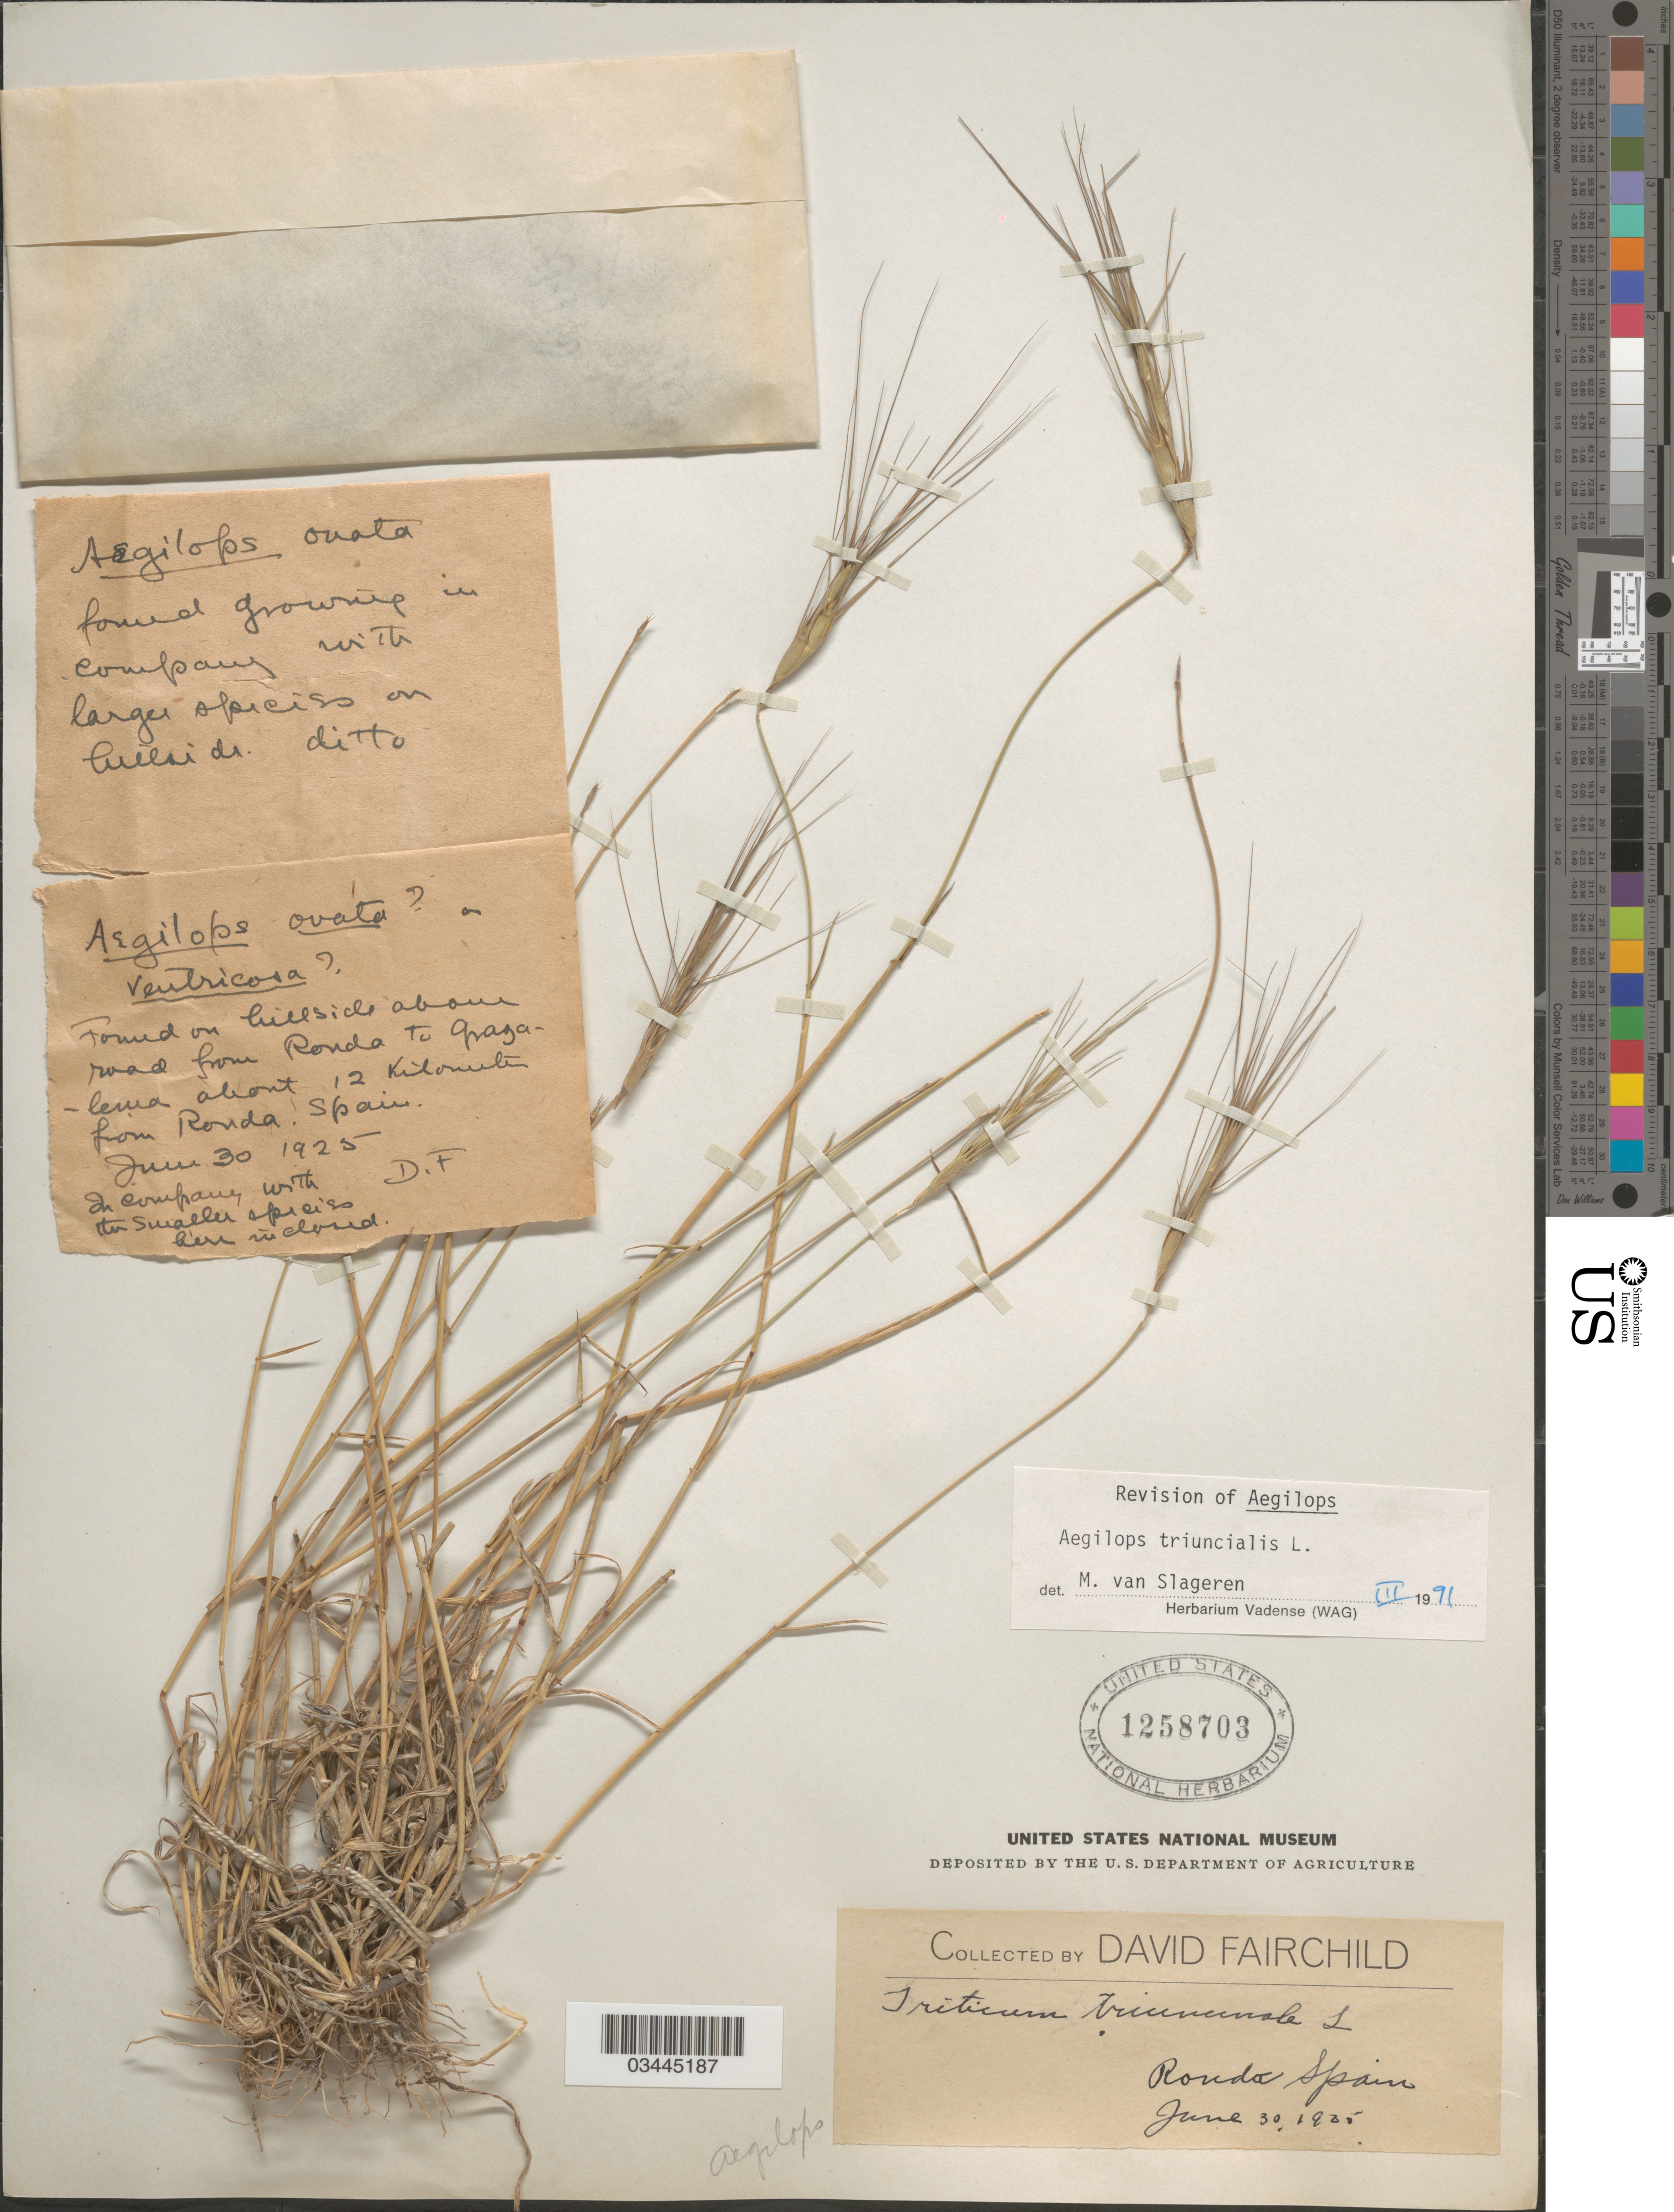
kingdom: Plantae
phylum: Tracheophyta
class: Liliopsida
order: Poales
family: Poaceae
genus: Aegilops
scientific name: Aegilops triuncialis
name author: L.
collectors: D. Fairchild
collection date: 1935-06-30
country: Spain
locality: Ronda.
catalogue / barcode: US 1258703